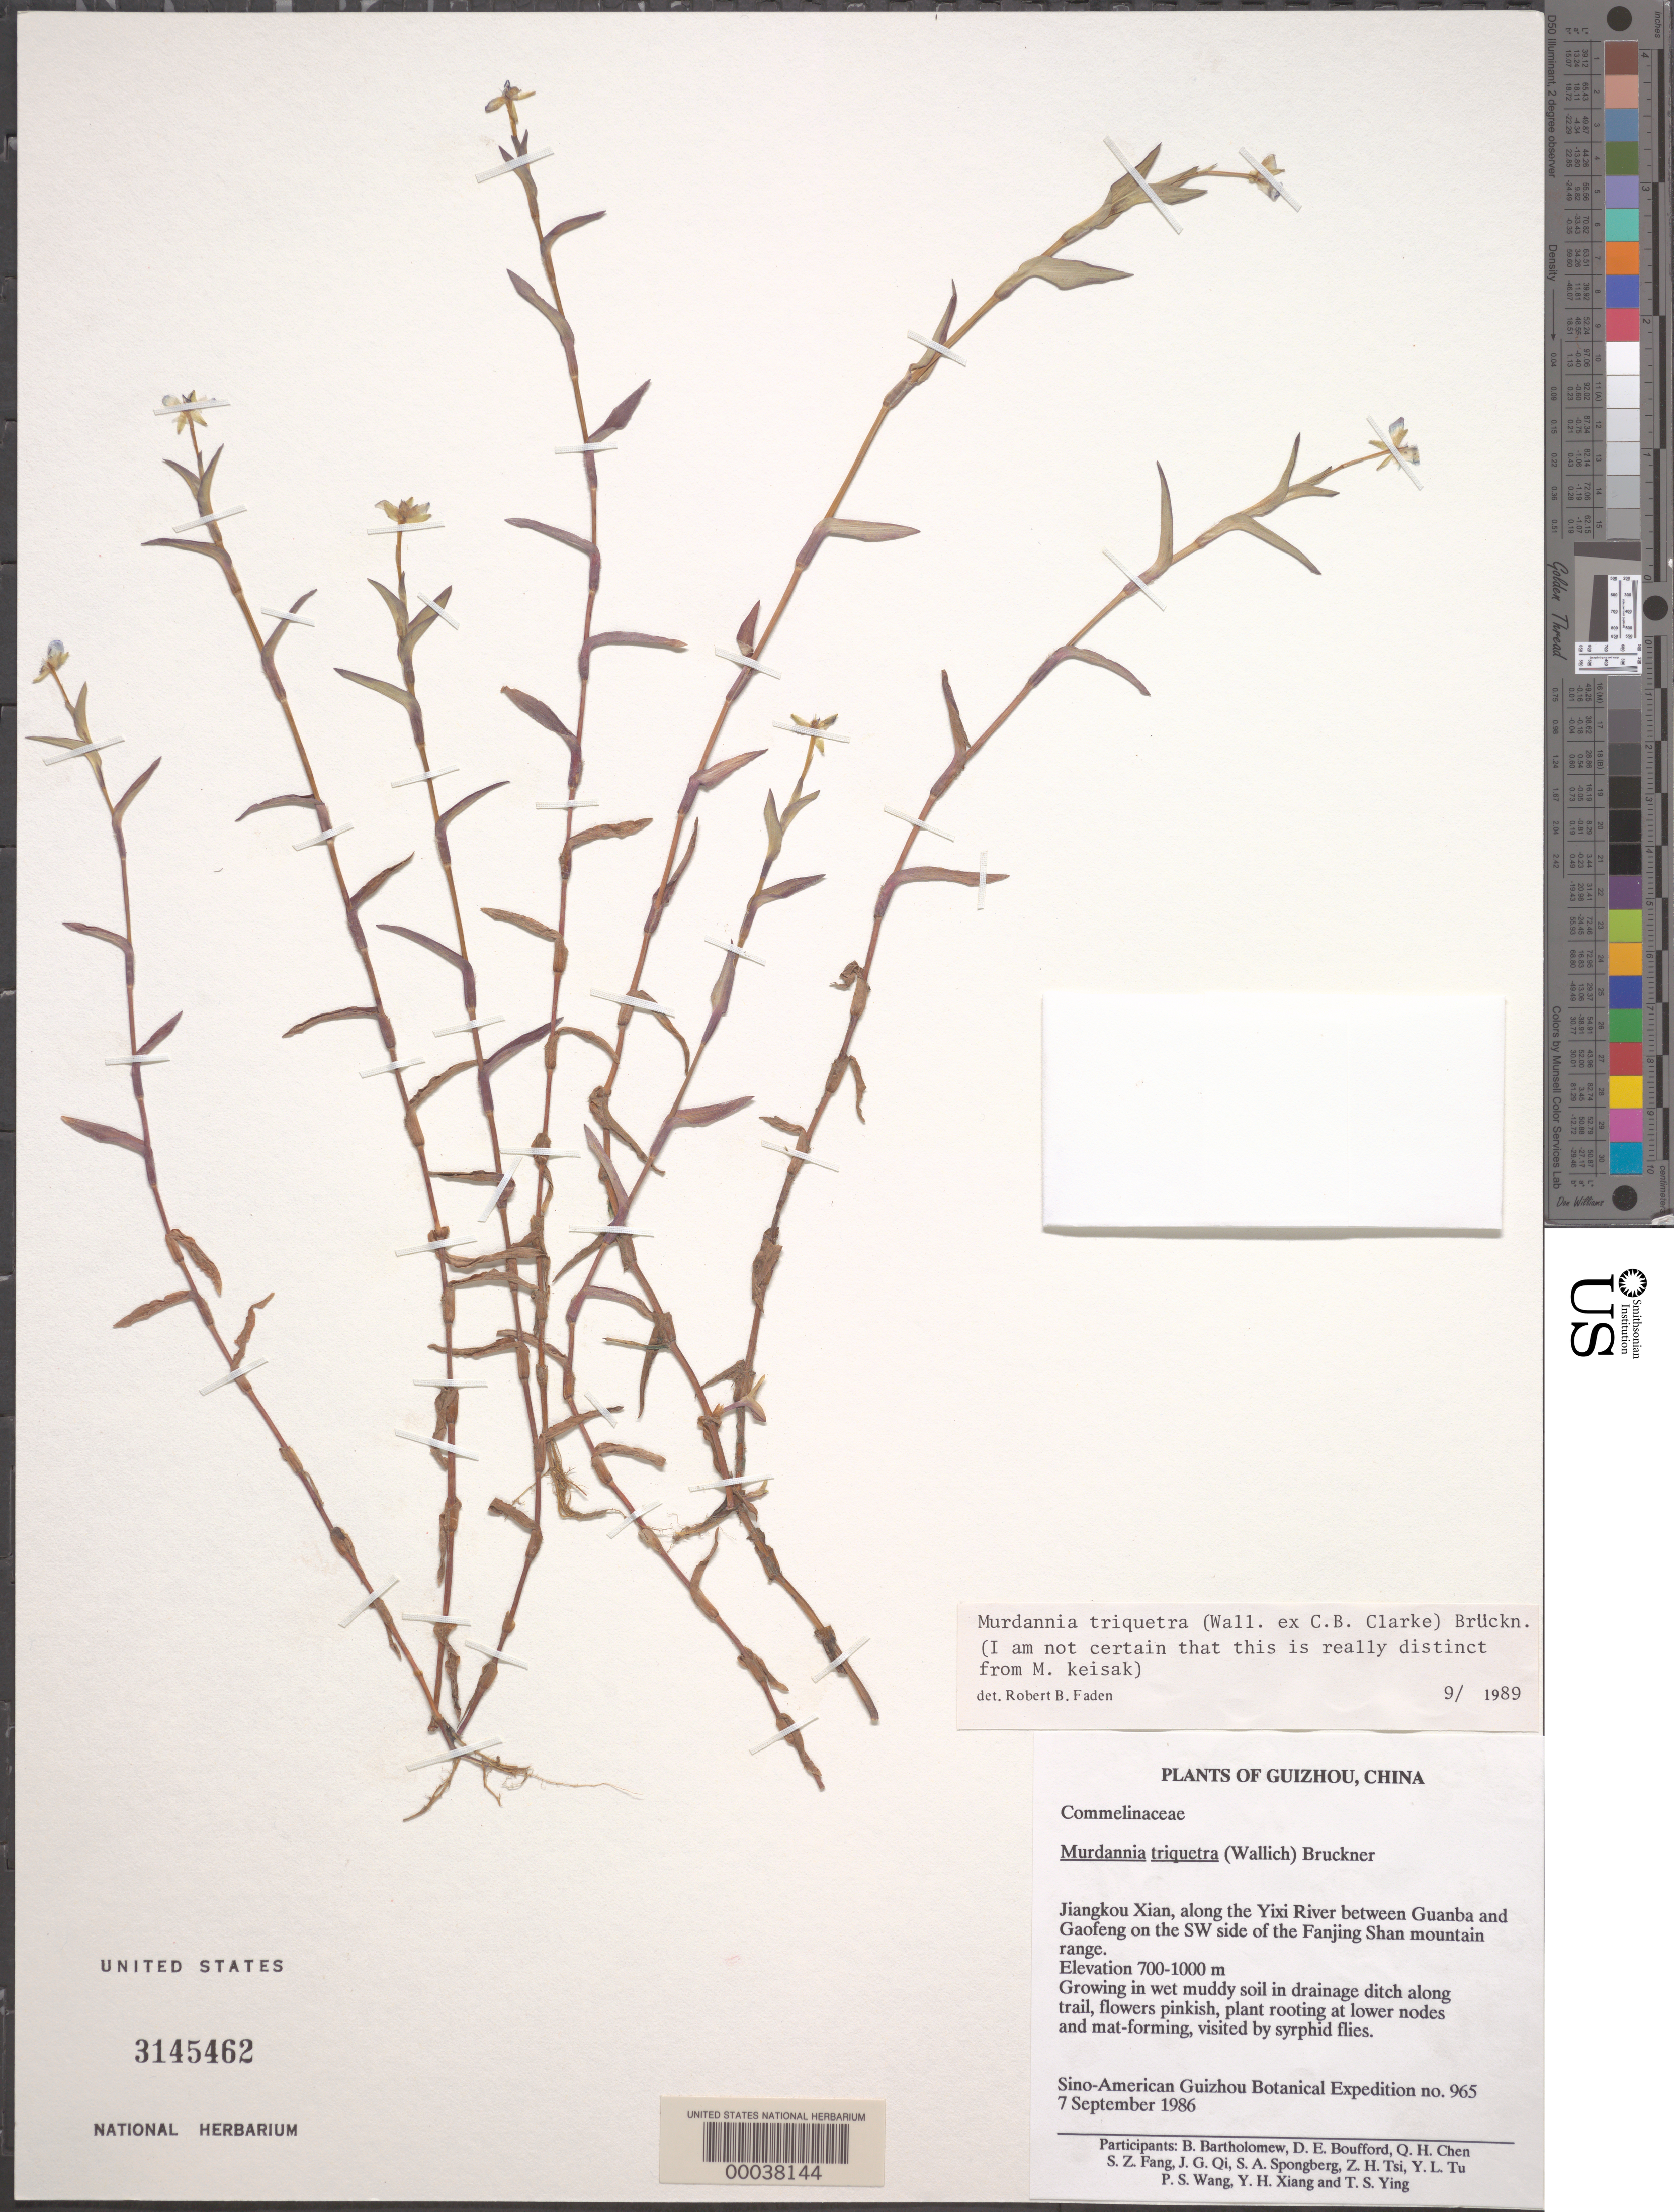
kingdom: Plantae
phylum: Tracheophyta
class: Liliopsida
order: Commelinales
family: Commelinaceae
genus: Murdannia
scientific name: Murdannia triquetra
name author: (Wall. ex C.B. Clarke) G. Brückn.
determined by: Faden, Robert B., (US), Smithsonian Institution - National Museum of Natural History (UNITED STATES)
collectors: B. M. Bartholomew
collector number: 1449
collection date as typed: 07 Sep 1986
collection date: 1986-09-07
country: China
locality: Jiangkou xian, along the yixi river between guanba and gaofeng on the sw side of the fanjing shan mt range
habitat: Growing in wet muddy soil in drainage ditch along trail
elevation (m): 700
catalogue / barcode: US 3145462